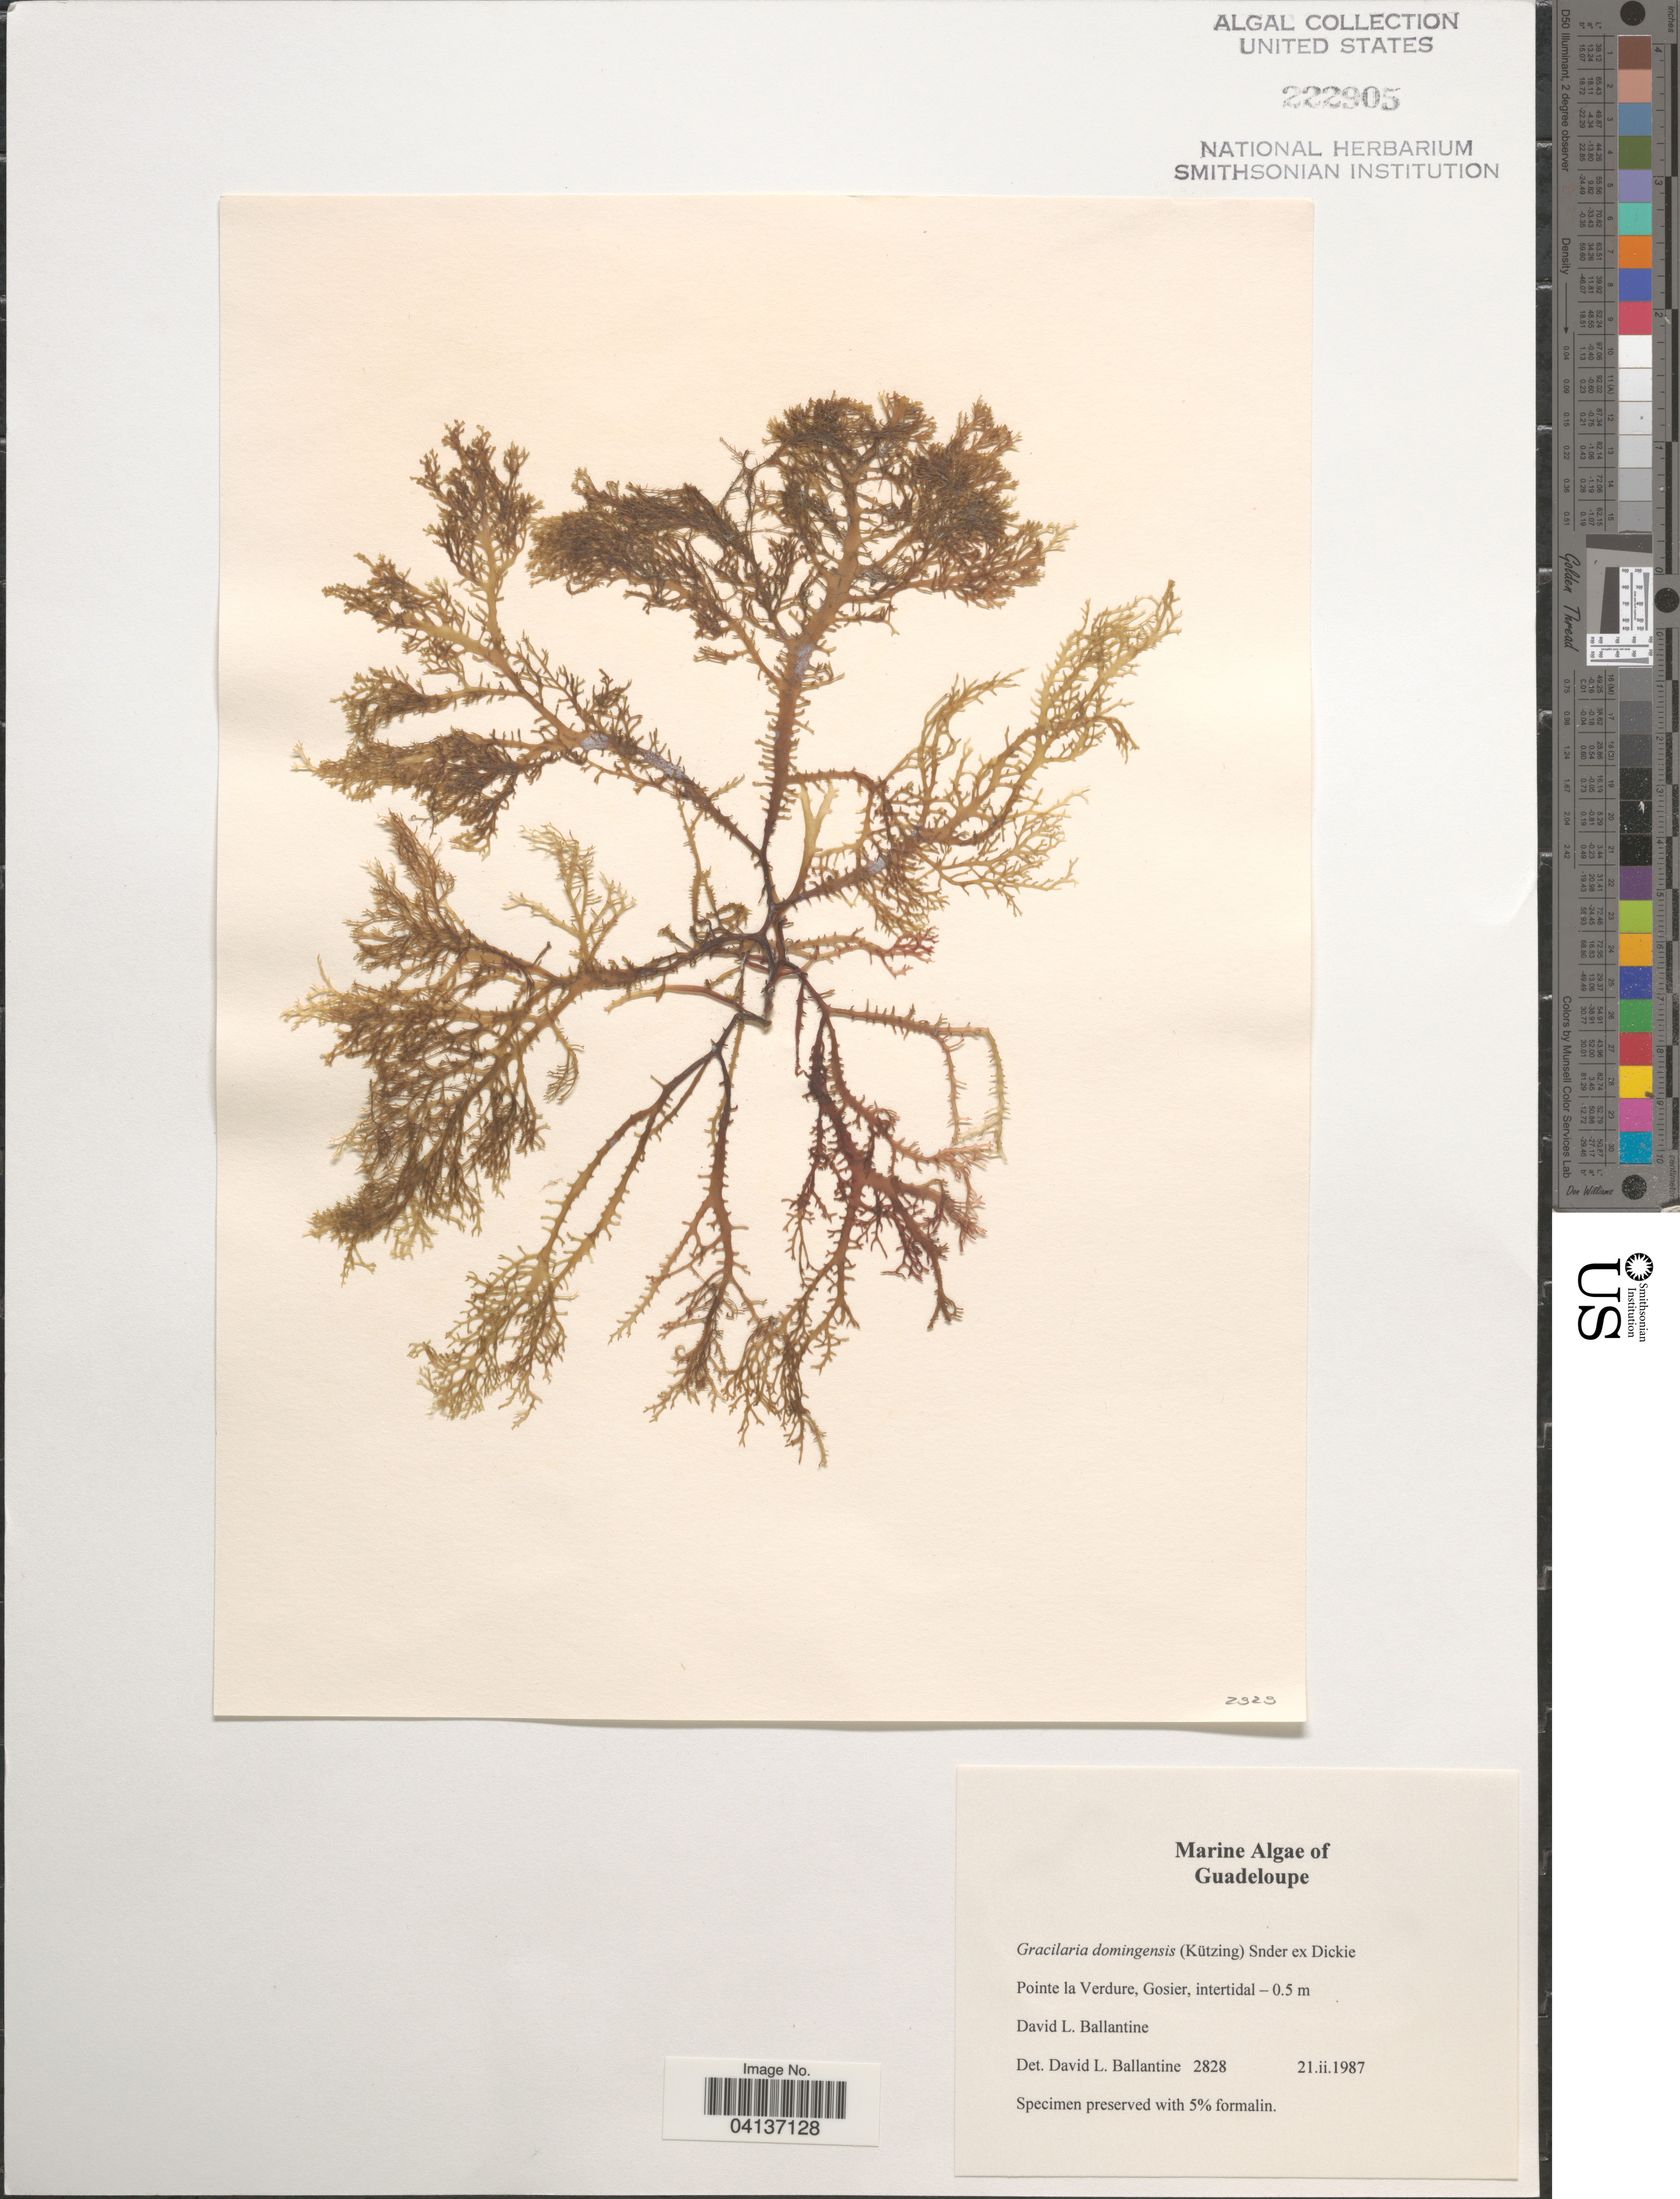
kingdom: Plantae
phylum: Rhodophyta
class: Florideophyceae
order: Gracilariales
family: Gracilariaceae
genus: Gracilaria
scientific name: Gracilaria domingensis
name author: (Kütz.) O.G. Sond. in Dickie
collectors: D.L. Ballantine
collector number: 2828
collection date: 1987-02-21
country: Guadeloupe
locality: Pointe la Verdure, Gosier.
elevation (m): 0.5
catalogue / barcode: US 222905